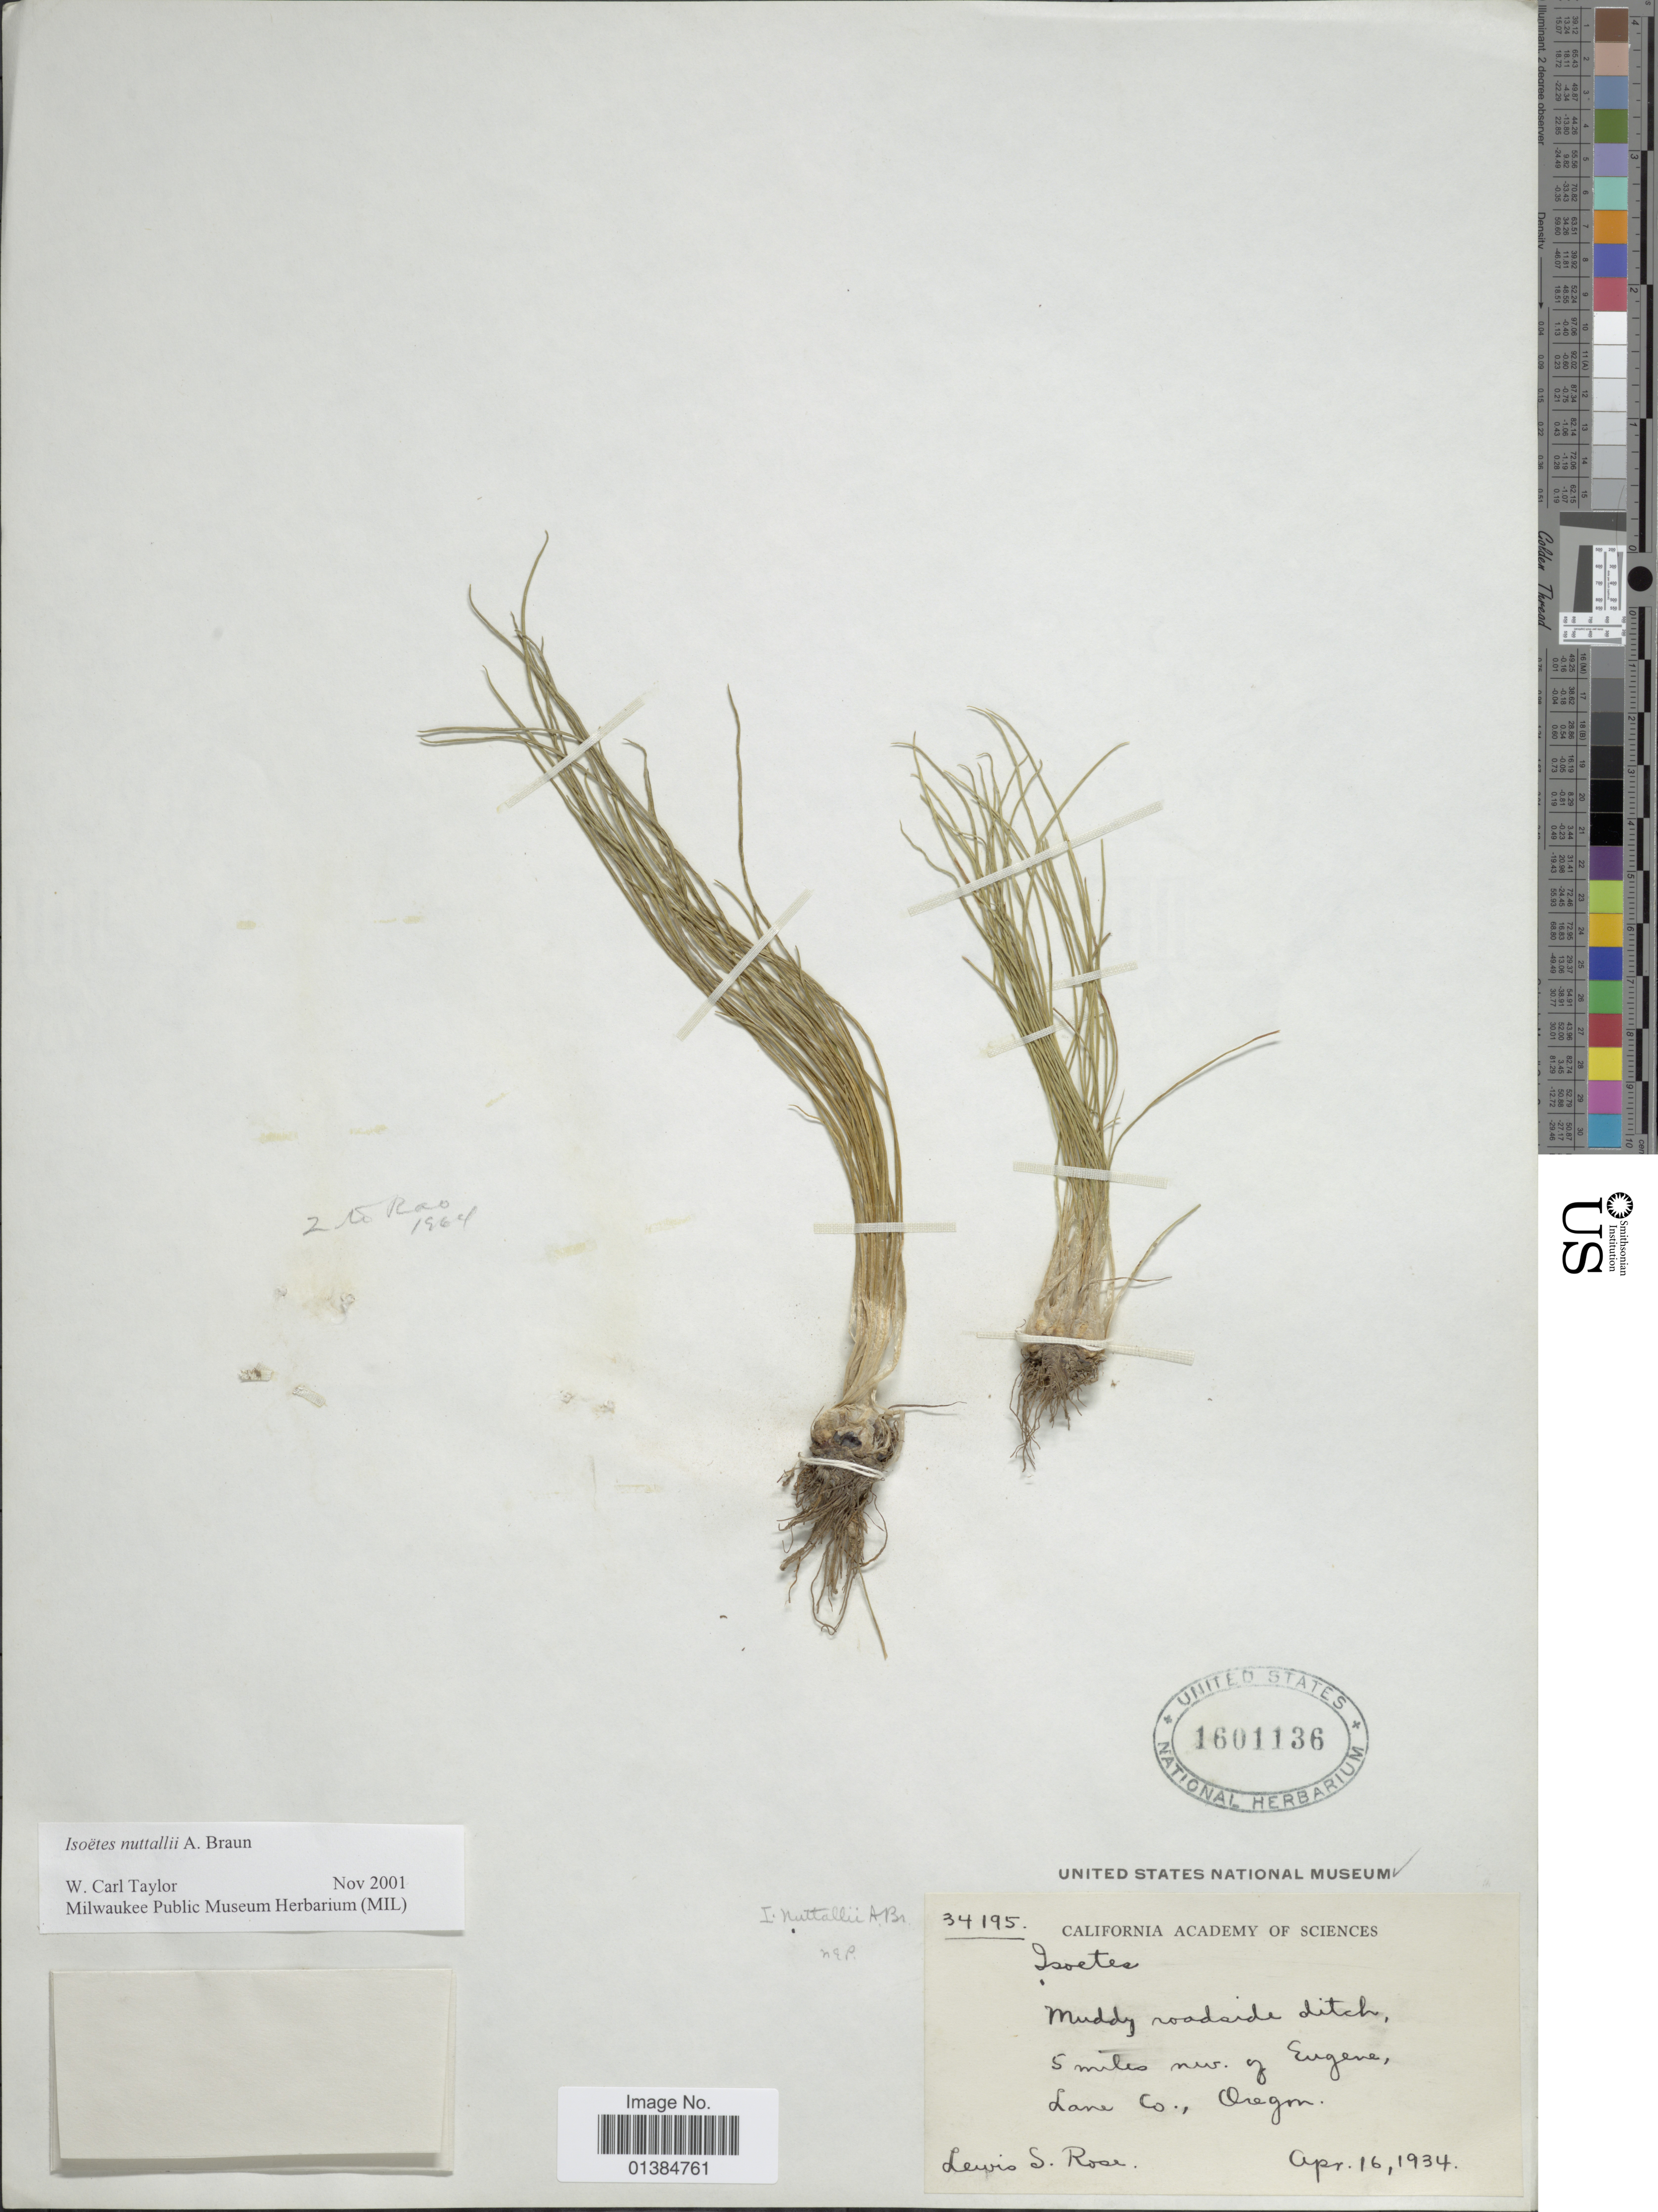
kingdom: Plantae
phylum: Tracheophyta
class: Lycopodiopsida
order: Isoetales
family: Isoetaceae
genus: Isoetes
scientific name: Isoetes nuttallii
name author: A. Braun ex Engelm.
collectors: L. S. Rose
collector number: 34195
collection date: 1934-04-16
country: United States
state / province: Oregon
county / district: Lane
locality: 5 miles nw. of Eugene, Lane Co.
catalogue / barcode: US 1601136